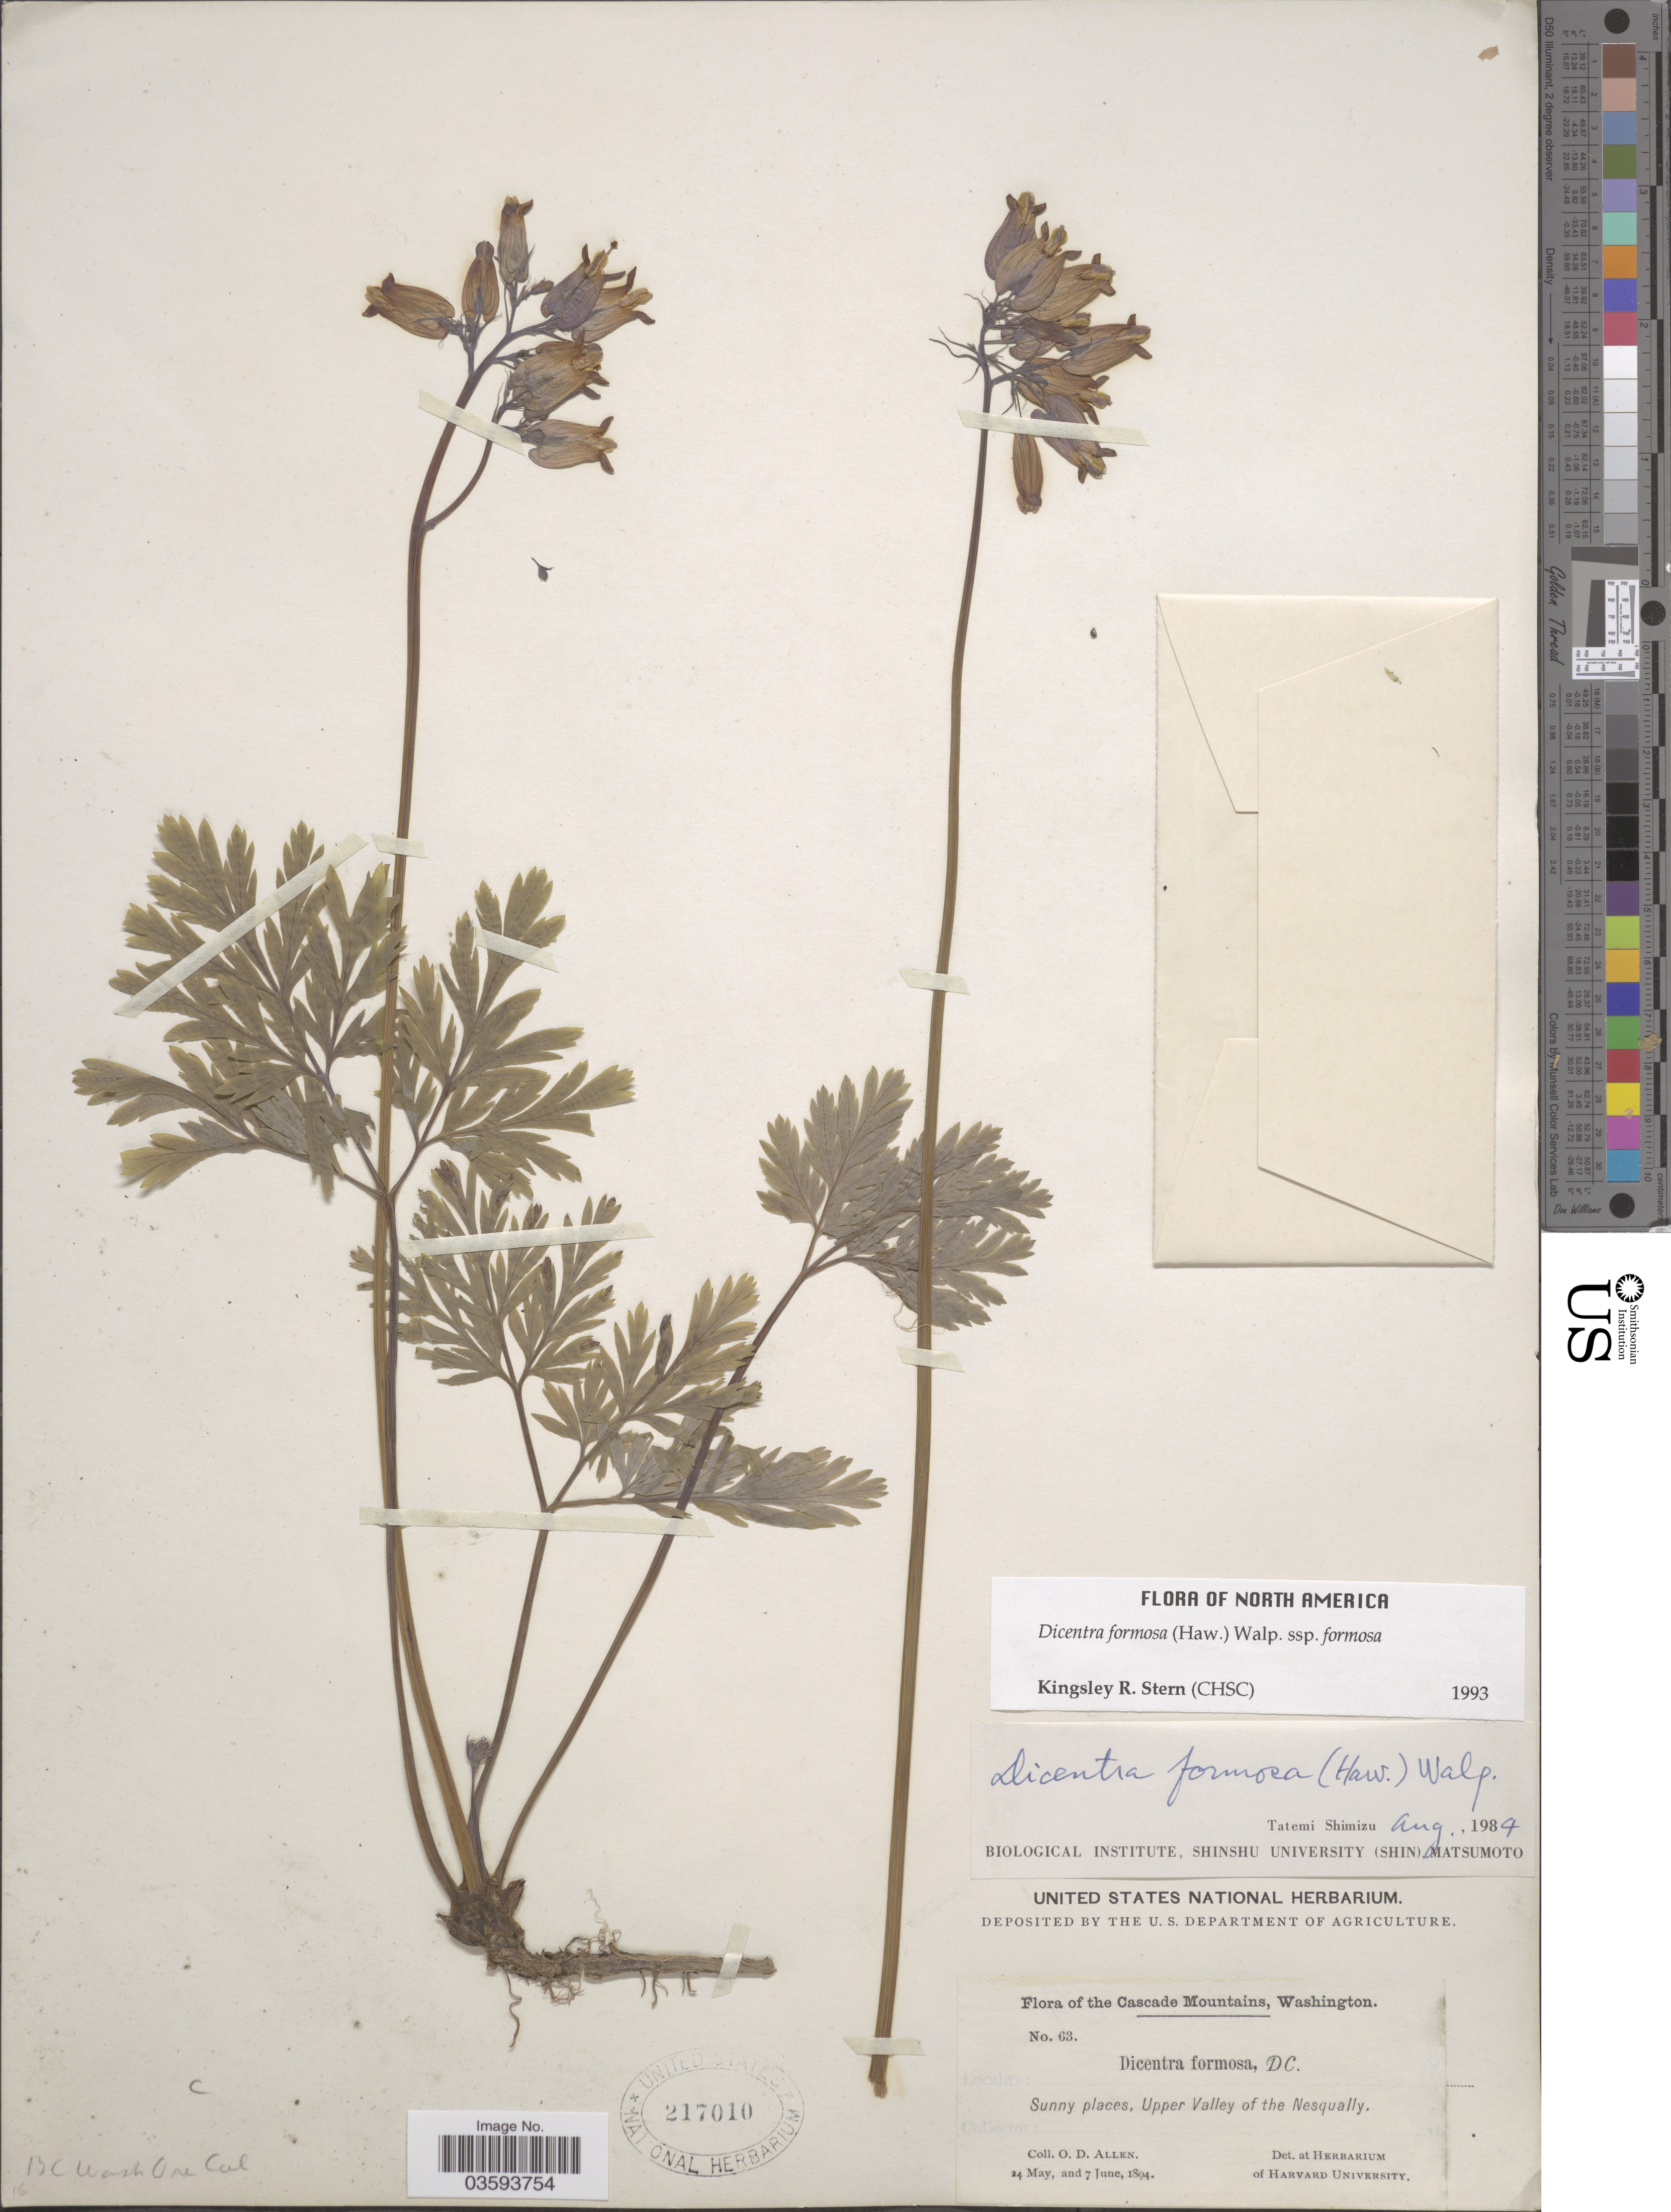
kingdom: Plantae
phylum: Tracheophyta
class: Magnoliopsida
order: Ranunculales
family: Papaveraceae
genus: Dicentra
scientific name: Dicentra formosa subsp. formosa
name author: (Haw.) Walp.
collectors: O. D. Allen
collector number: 63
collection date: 1894-05-24/1894-06-07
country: United States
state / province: Washington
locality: The Cascade Mountains. Sunny places, Upper Valley of the Nesqually.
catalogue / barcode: US 217010